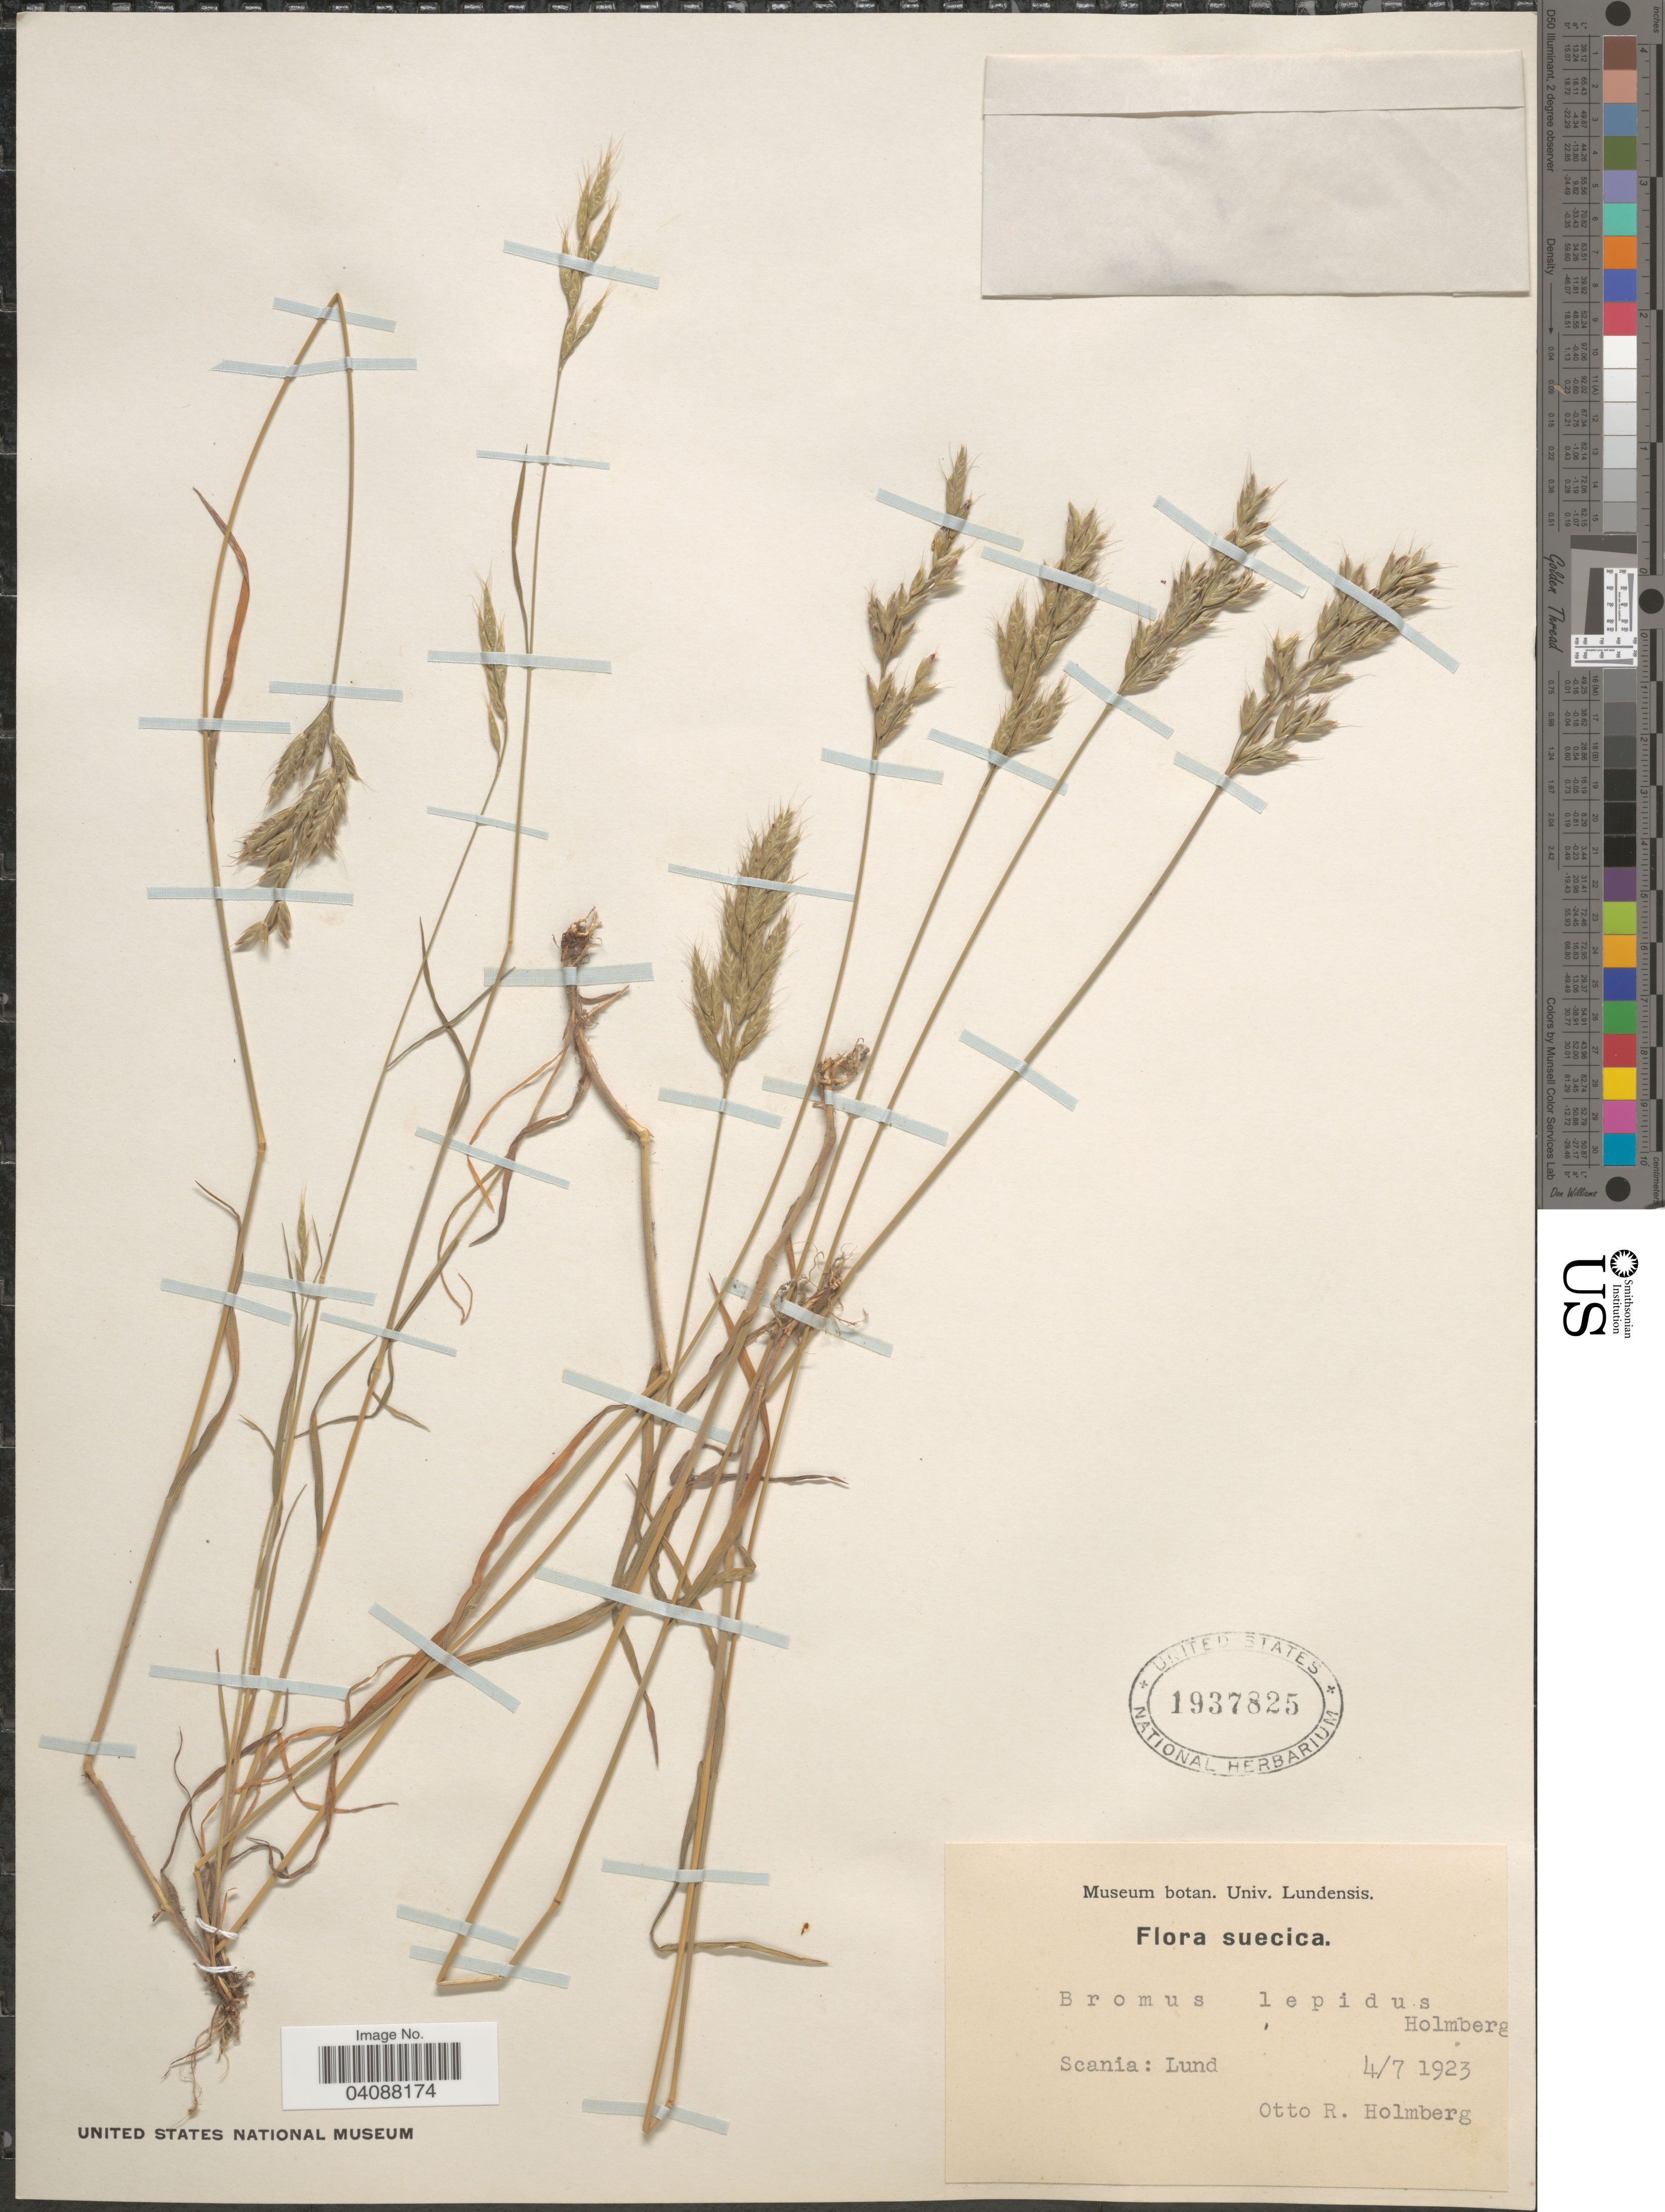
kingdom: Plantae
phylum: Tracheophyta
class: Liliopsida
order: Poales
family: Poaceae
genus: Bromus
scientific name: Bromus lepidus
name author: Holmberg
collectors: O. Holmberg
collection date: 1923-07-04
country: Sweden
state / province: Skåne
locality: Suecica. Scania: Lund.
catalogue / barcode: US 1937825